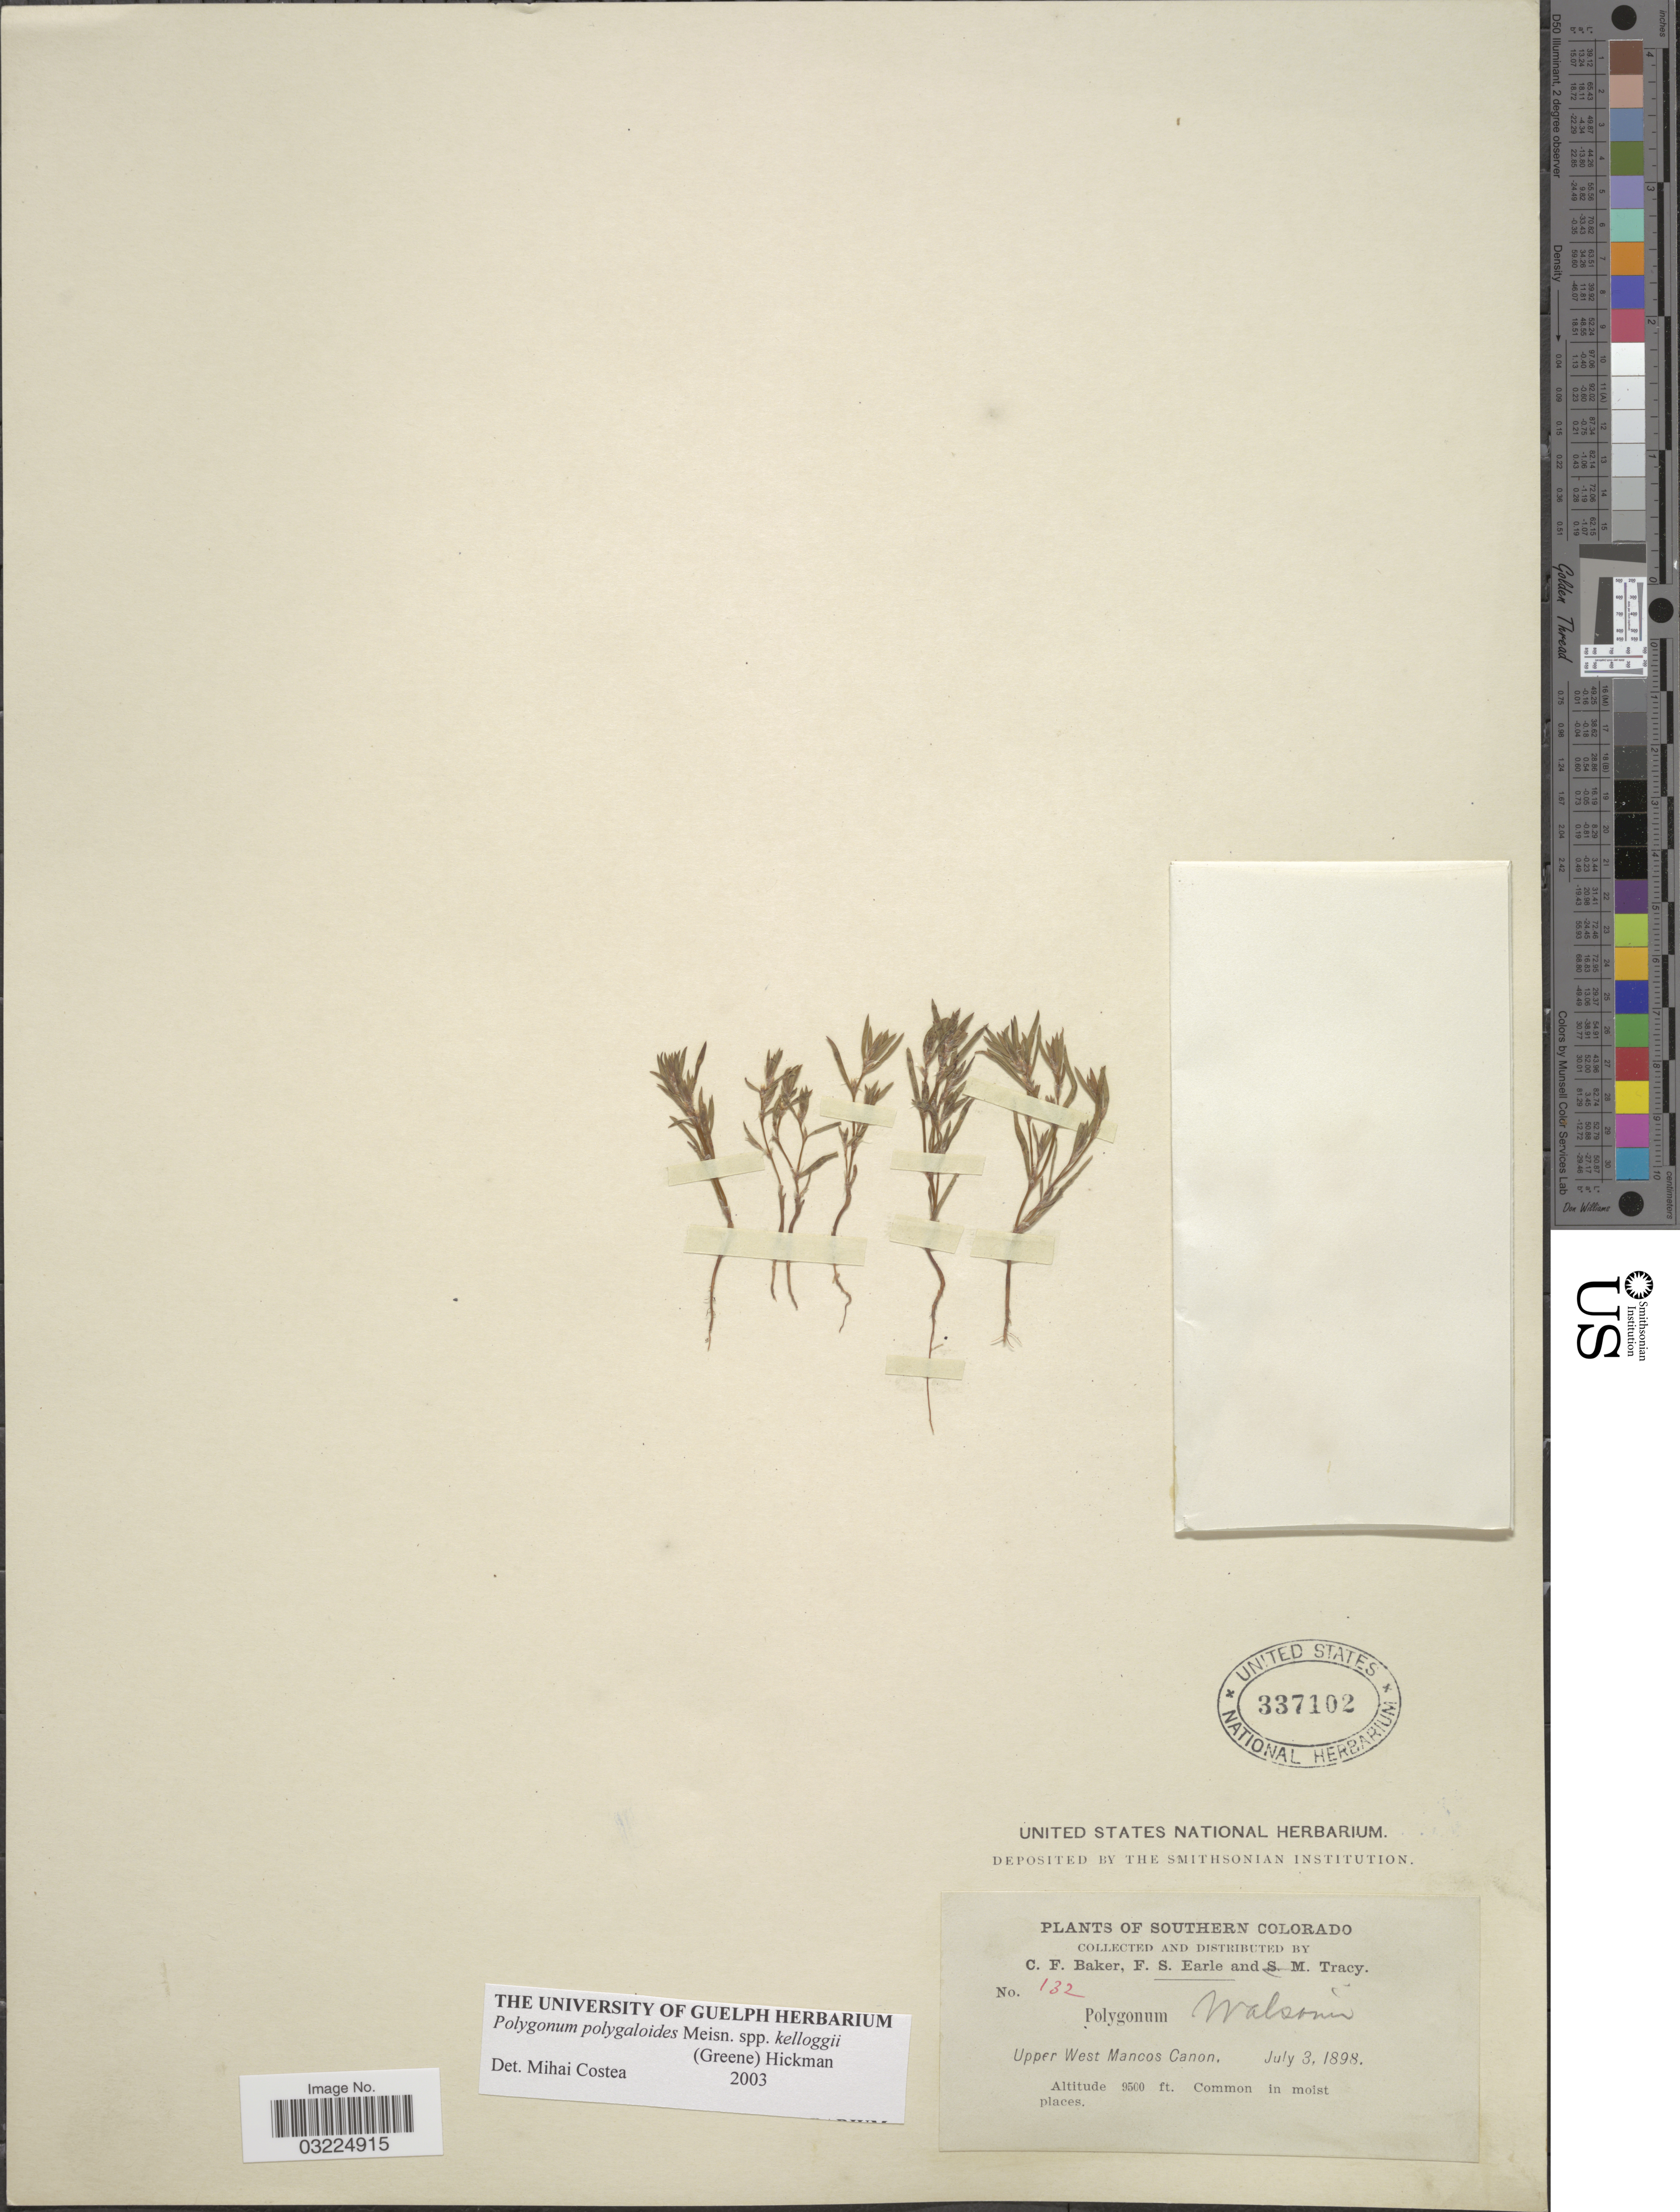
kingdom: Plantae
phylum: Tracheophyta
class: Magnoliopsida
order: Caryophyllales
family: Polygonaceae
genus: Polygonum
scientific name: Polygonum polygaloides subsp. kelloggii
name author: (Greene) Hickman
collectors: C. F. Baker, F. S. Earle & S. M. Tracy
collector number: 132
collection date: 1898-07-03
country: United States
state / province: Colorado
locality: Southern Colorado. Upper West Mancos Canon.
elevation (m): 2896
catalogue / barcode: US 337102